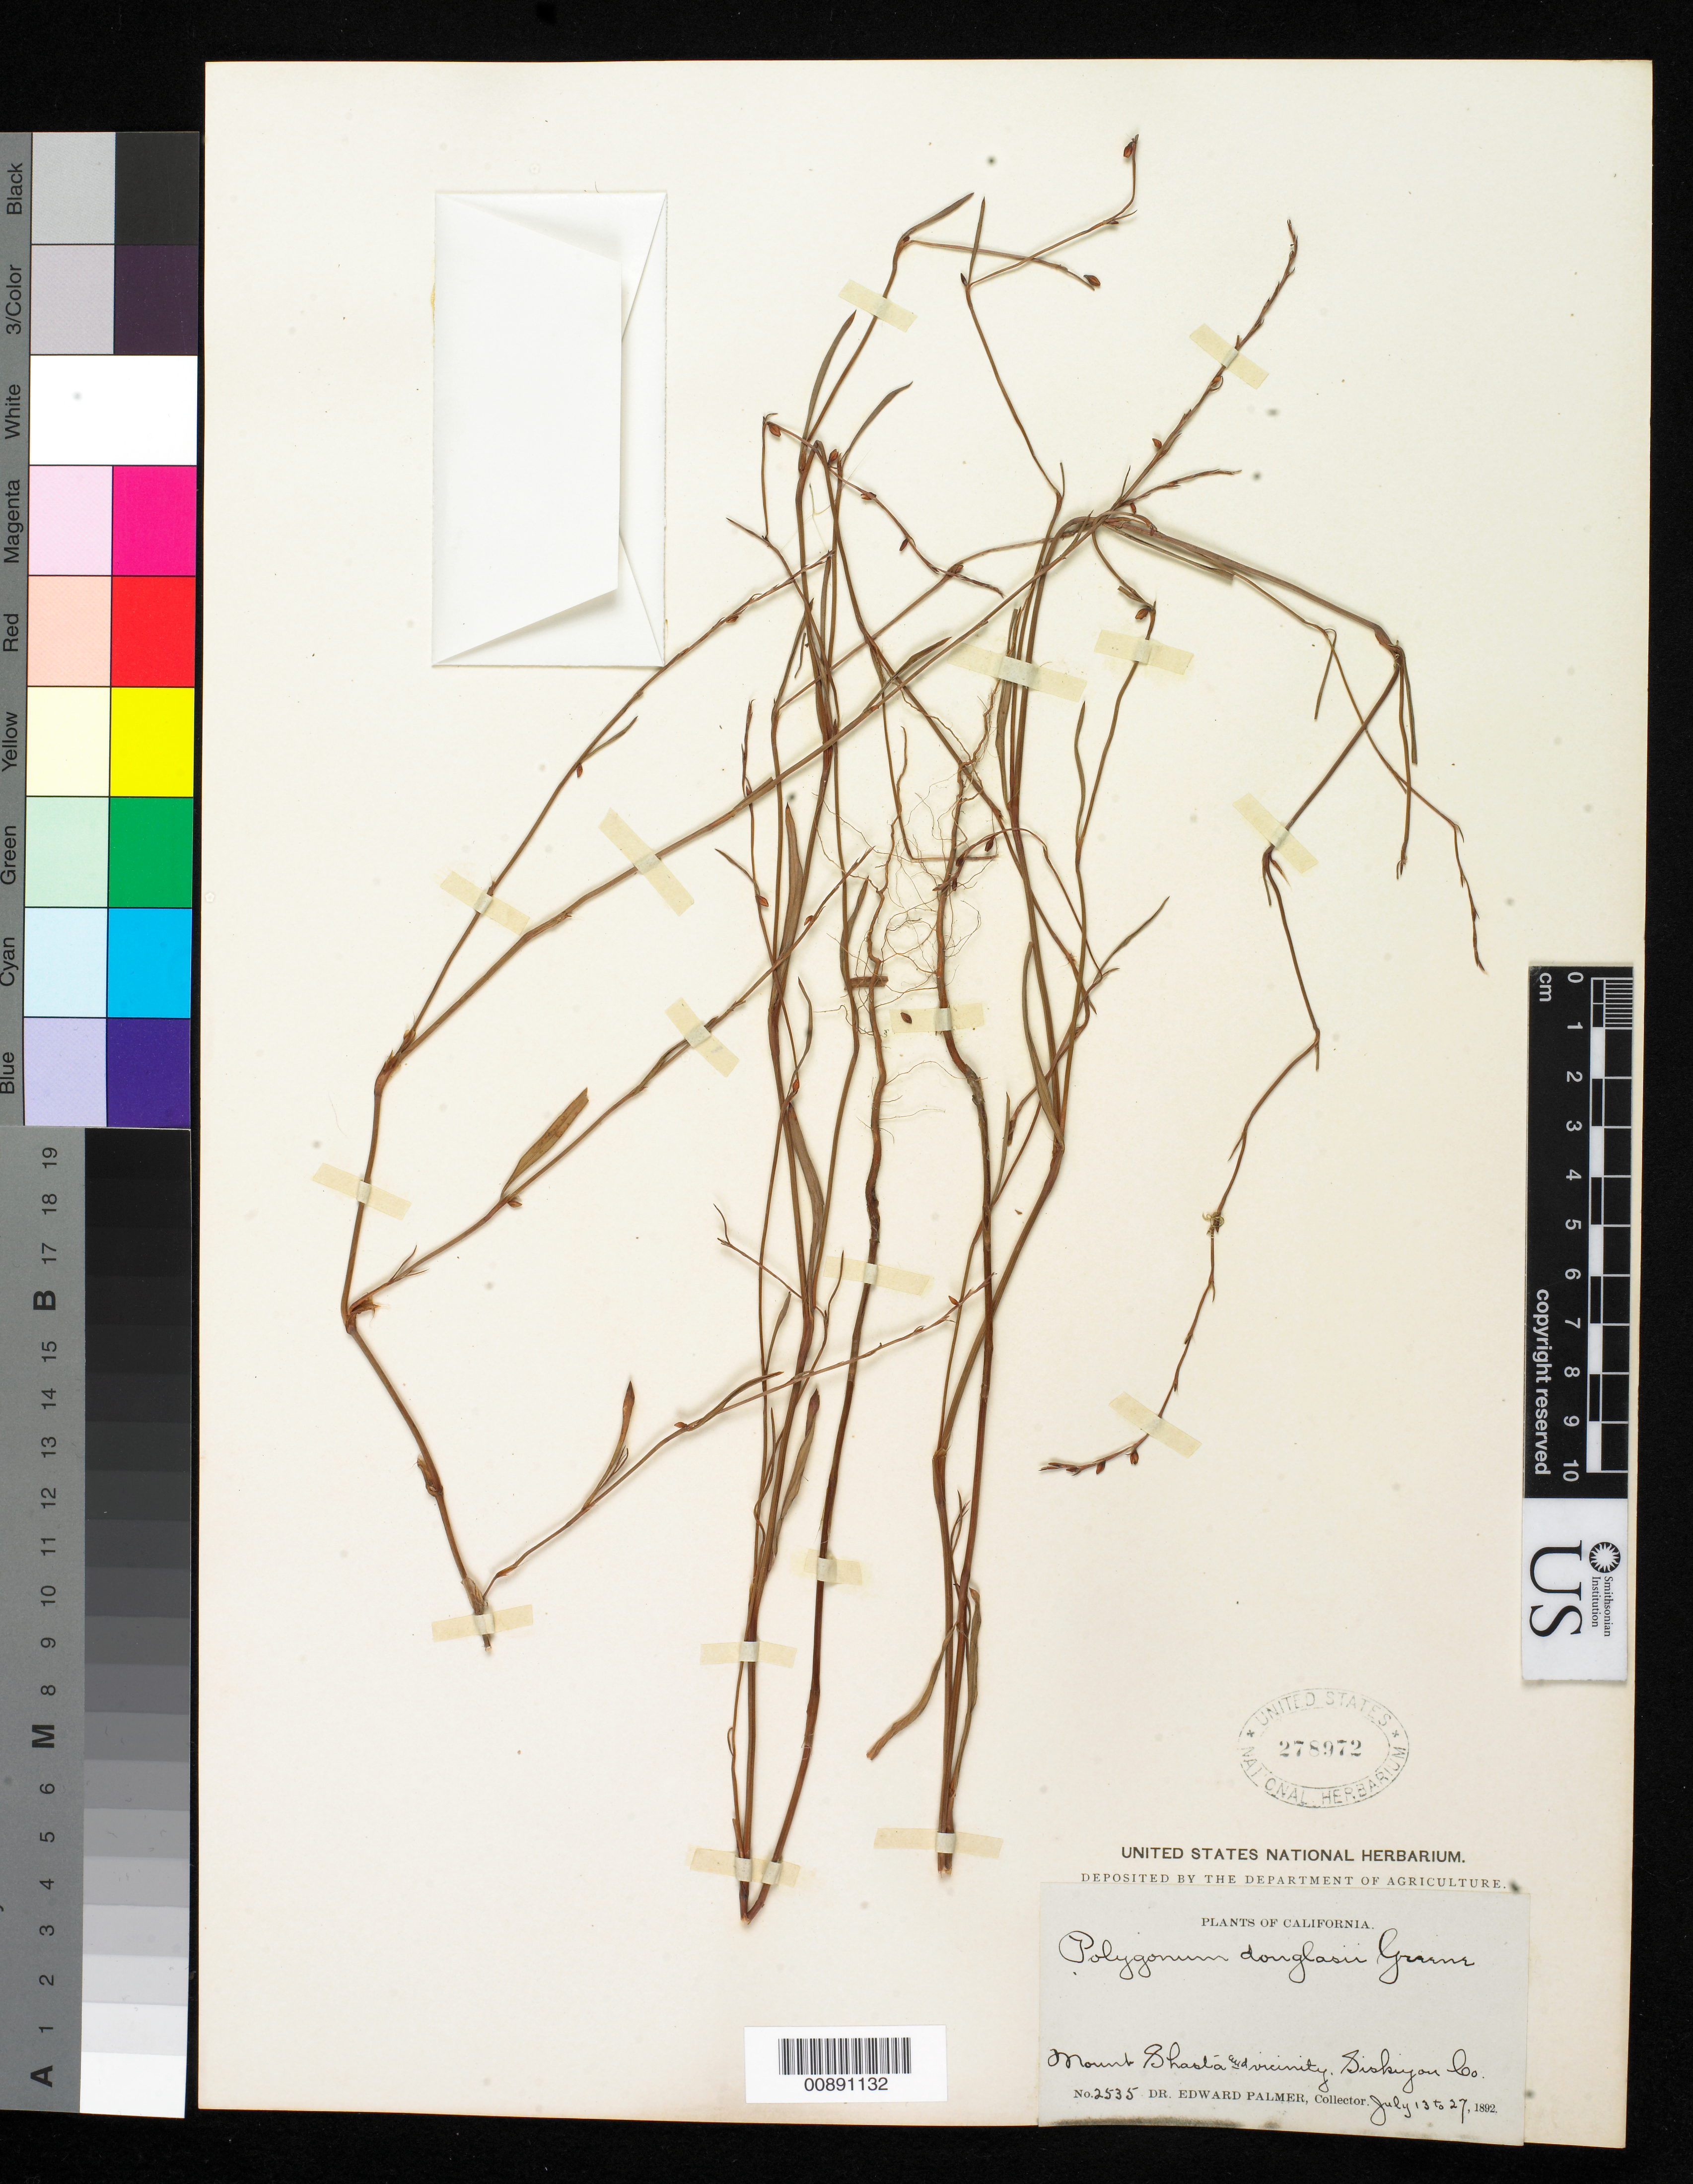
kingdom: Plantae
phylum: Tracheophyta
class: Magnoliopsida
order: Caryophyllales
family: Polygonaceae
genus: Polygonum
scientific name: Polygonum douglasii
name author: Greene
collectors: E. Palmer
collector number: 2535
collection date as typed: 13 Jul 1892 to 27 Jul 1892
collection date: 1892-07-13/1892-07-27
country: United States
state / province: California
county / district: Siskiyou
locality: Mount Shasta and vicinity, Siskiyou County, California.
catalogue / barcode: US 278972